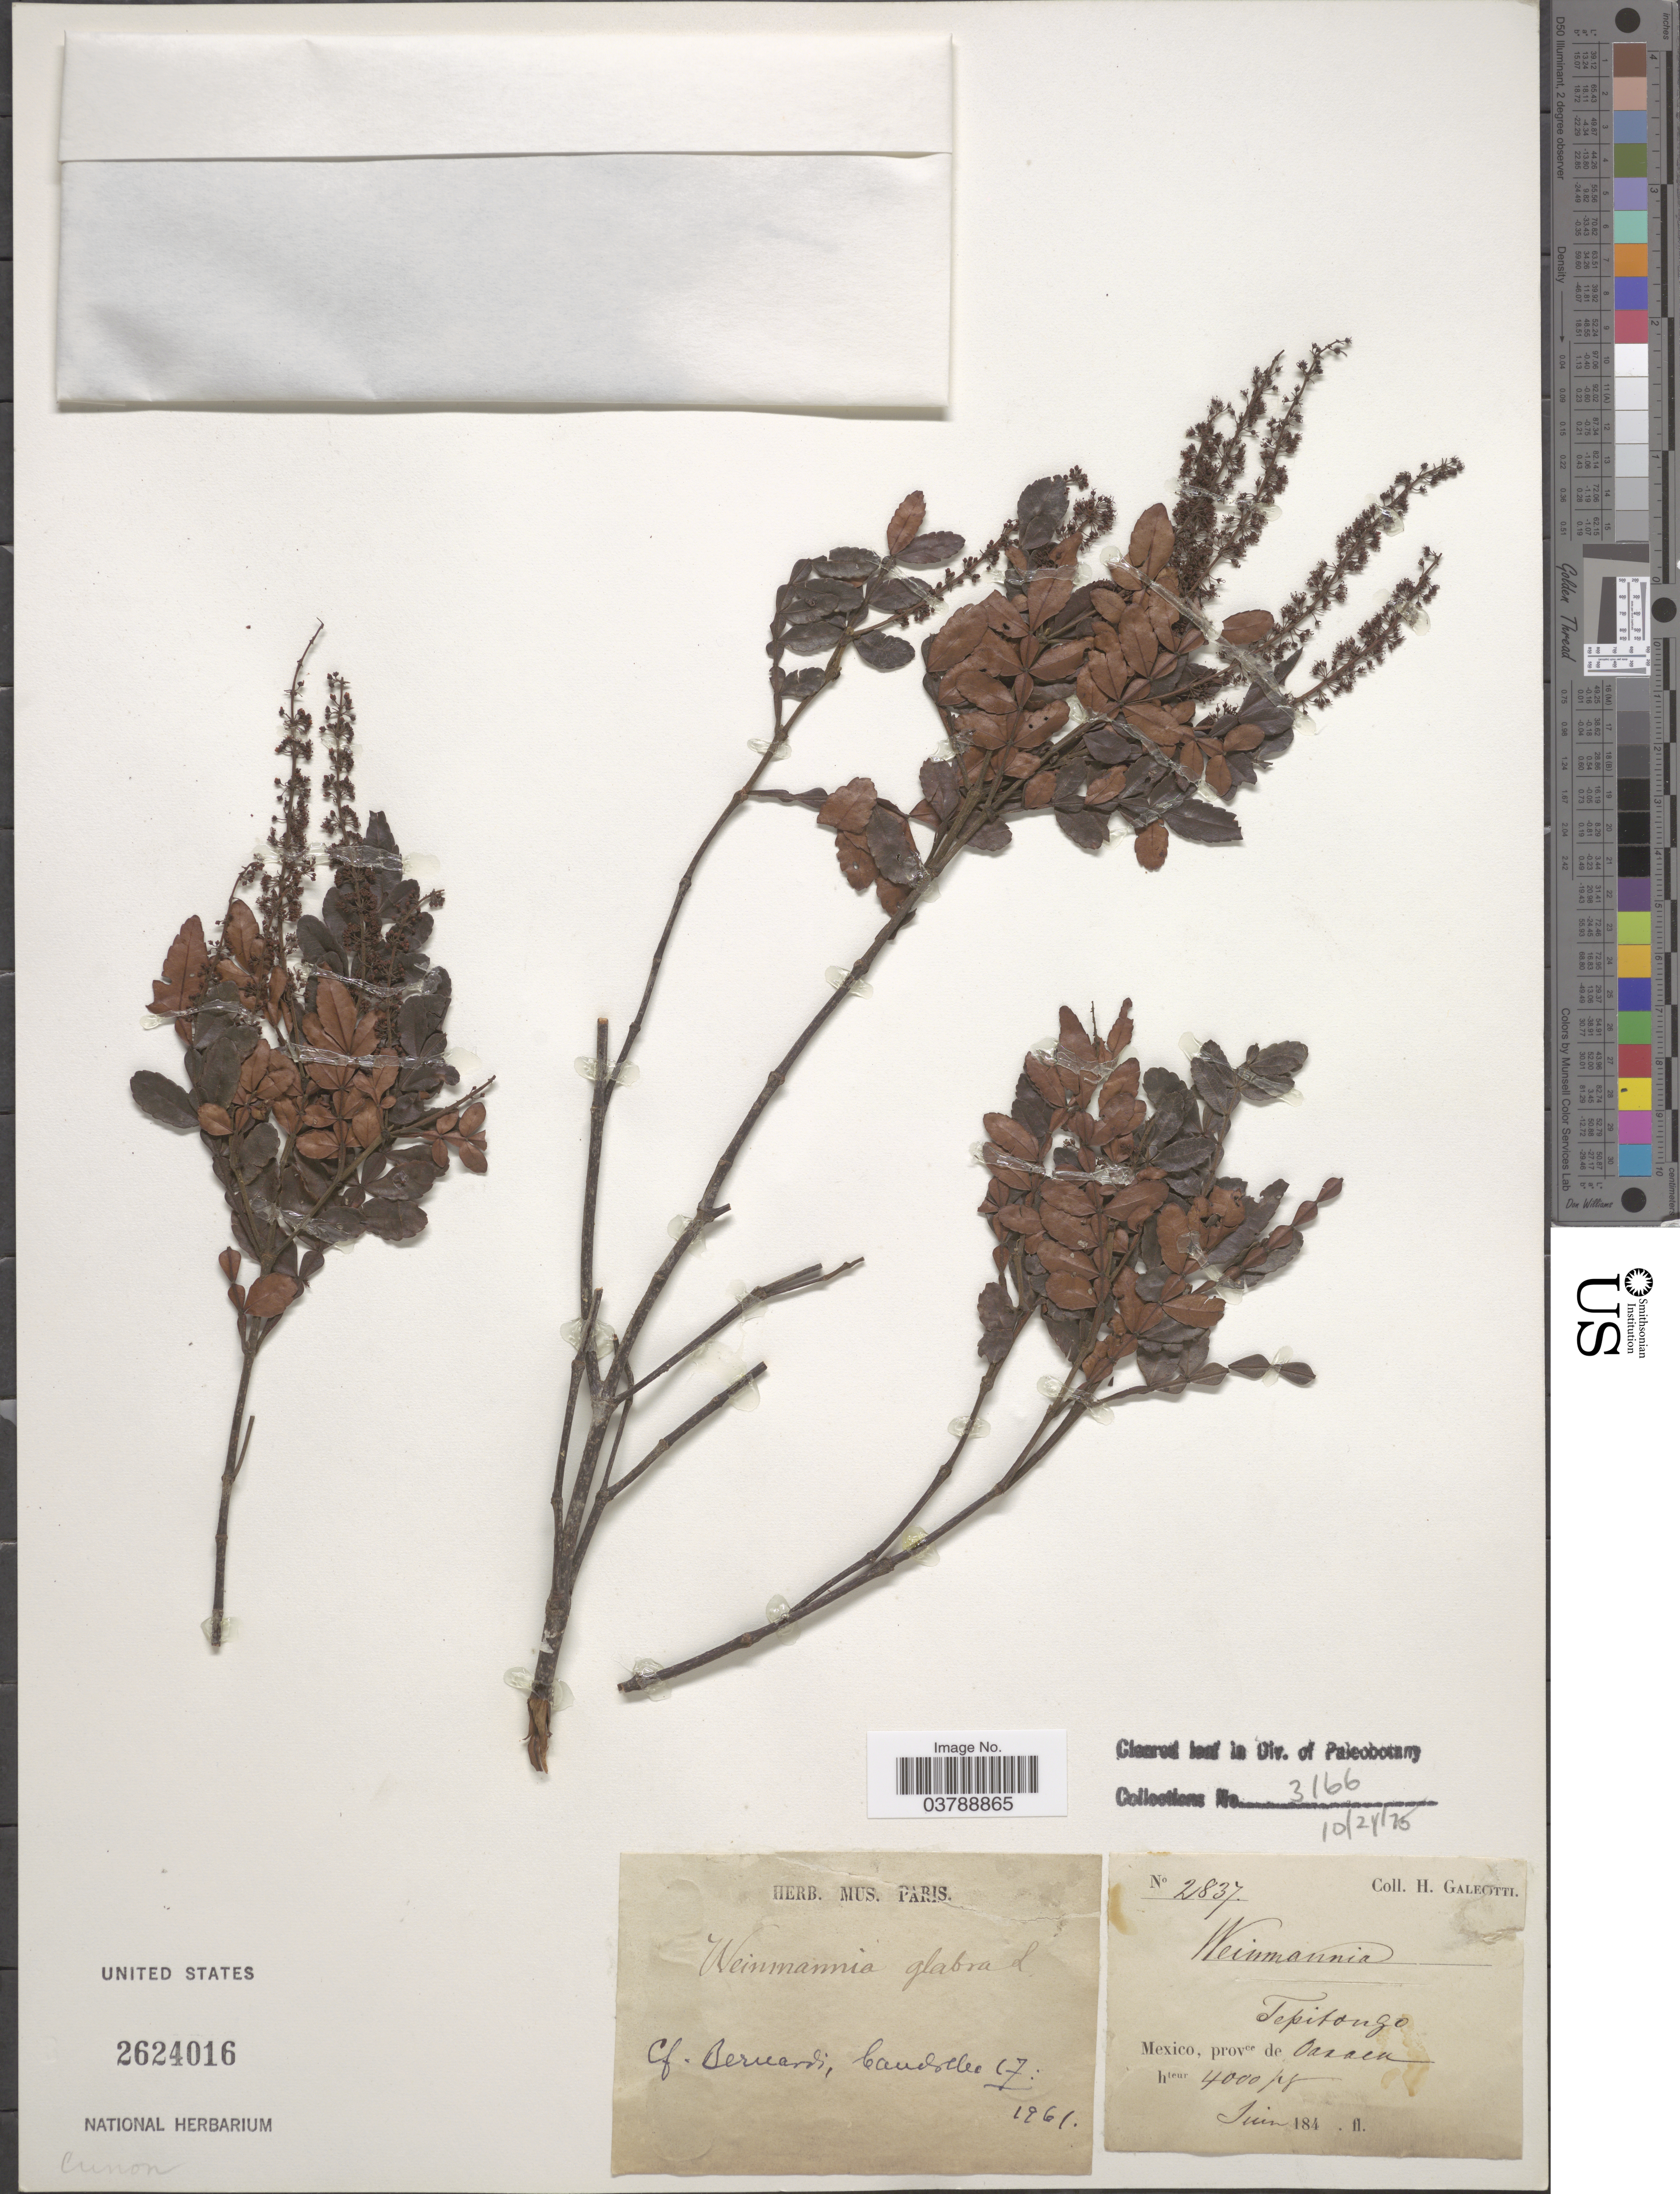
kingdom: Plantae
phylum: Tracheophyta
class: Magnoliopsida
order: Oxalidales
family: Cunoniaceae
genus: Weinmannia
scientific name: Weinmannia glabra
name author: L. f.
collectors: H. G. Galeotti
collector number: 2837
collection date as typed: Juin 184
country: Mexico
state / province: Oaxaca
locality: Tepitongo.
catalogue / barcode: US 2624016